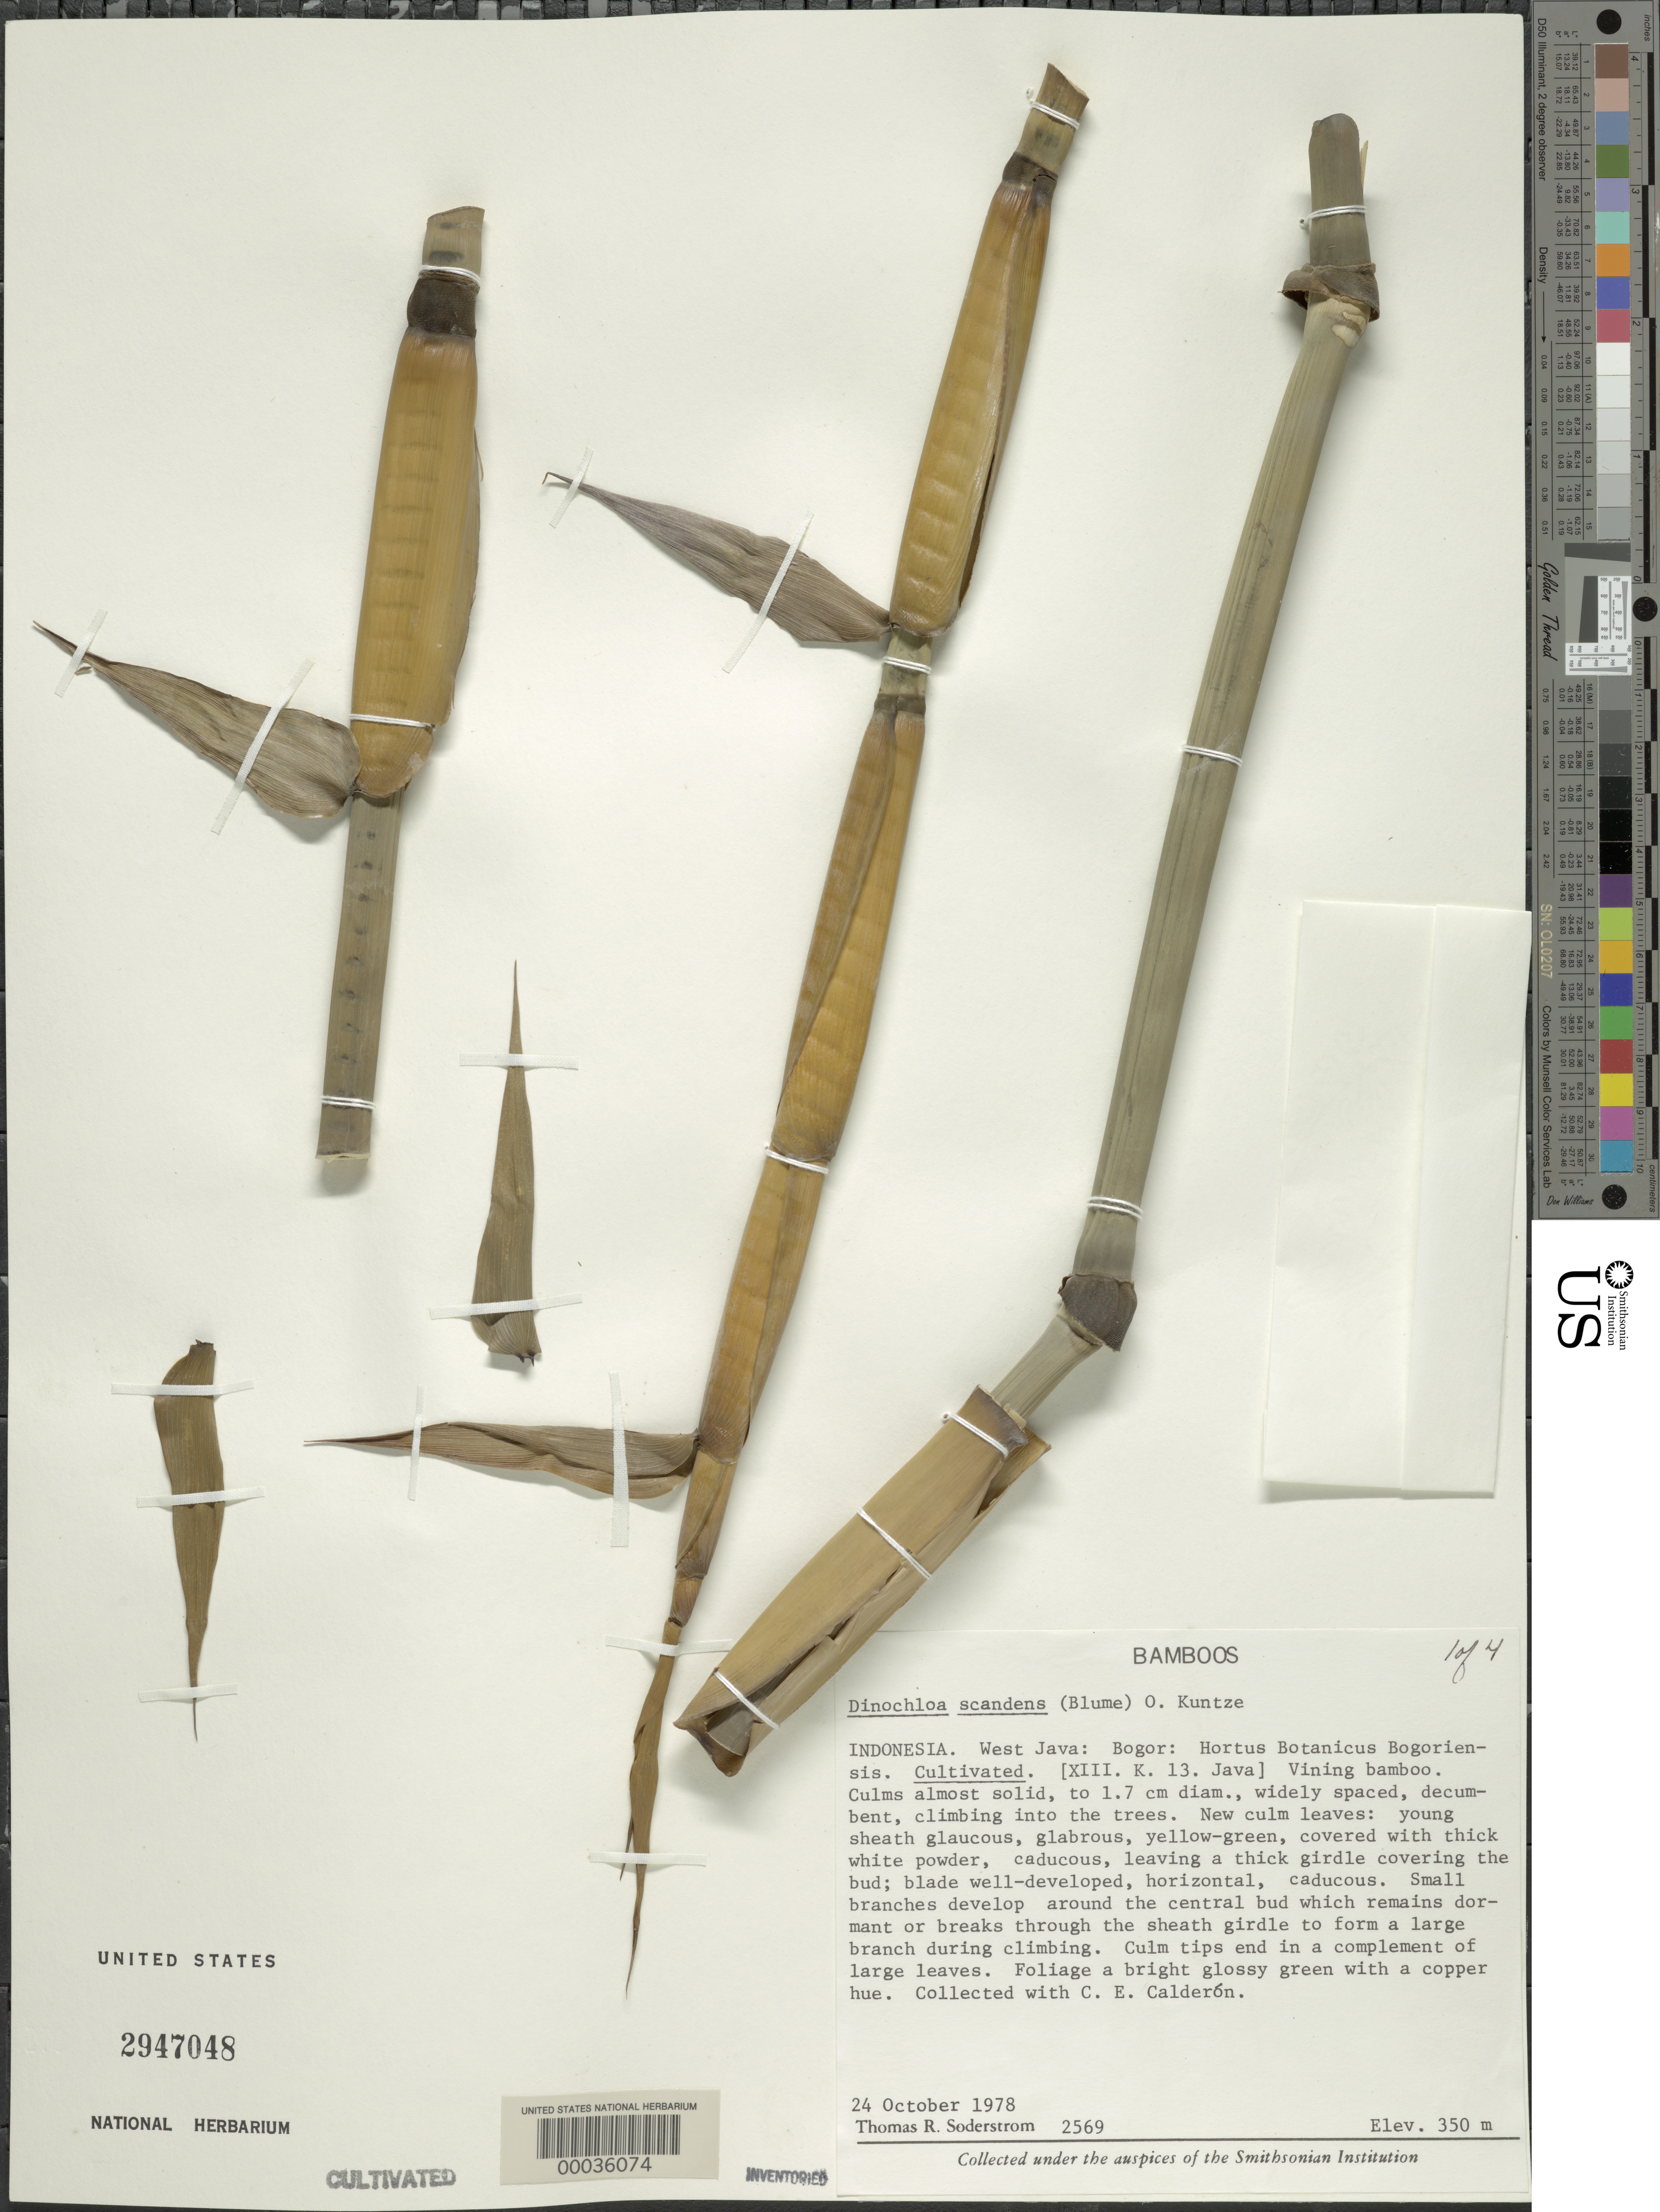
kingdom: Plantae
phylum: Tracheophyta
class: Liliopsida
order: Poales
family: Poaceae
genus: Dinochloa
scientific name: Dinochloa scandens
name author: (Blume ex Nees) Kuntze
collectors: T. R. Soderstrom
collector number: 2569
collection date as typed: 24 Oct 1978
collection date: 1978-10-24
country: Indonesia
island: Java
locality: Bogor, hortus botanicus bogoriensis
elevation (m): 350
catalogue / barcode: US 2947048